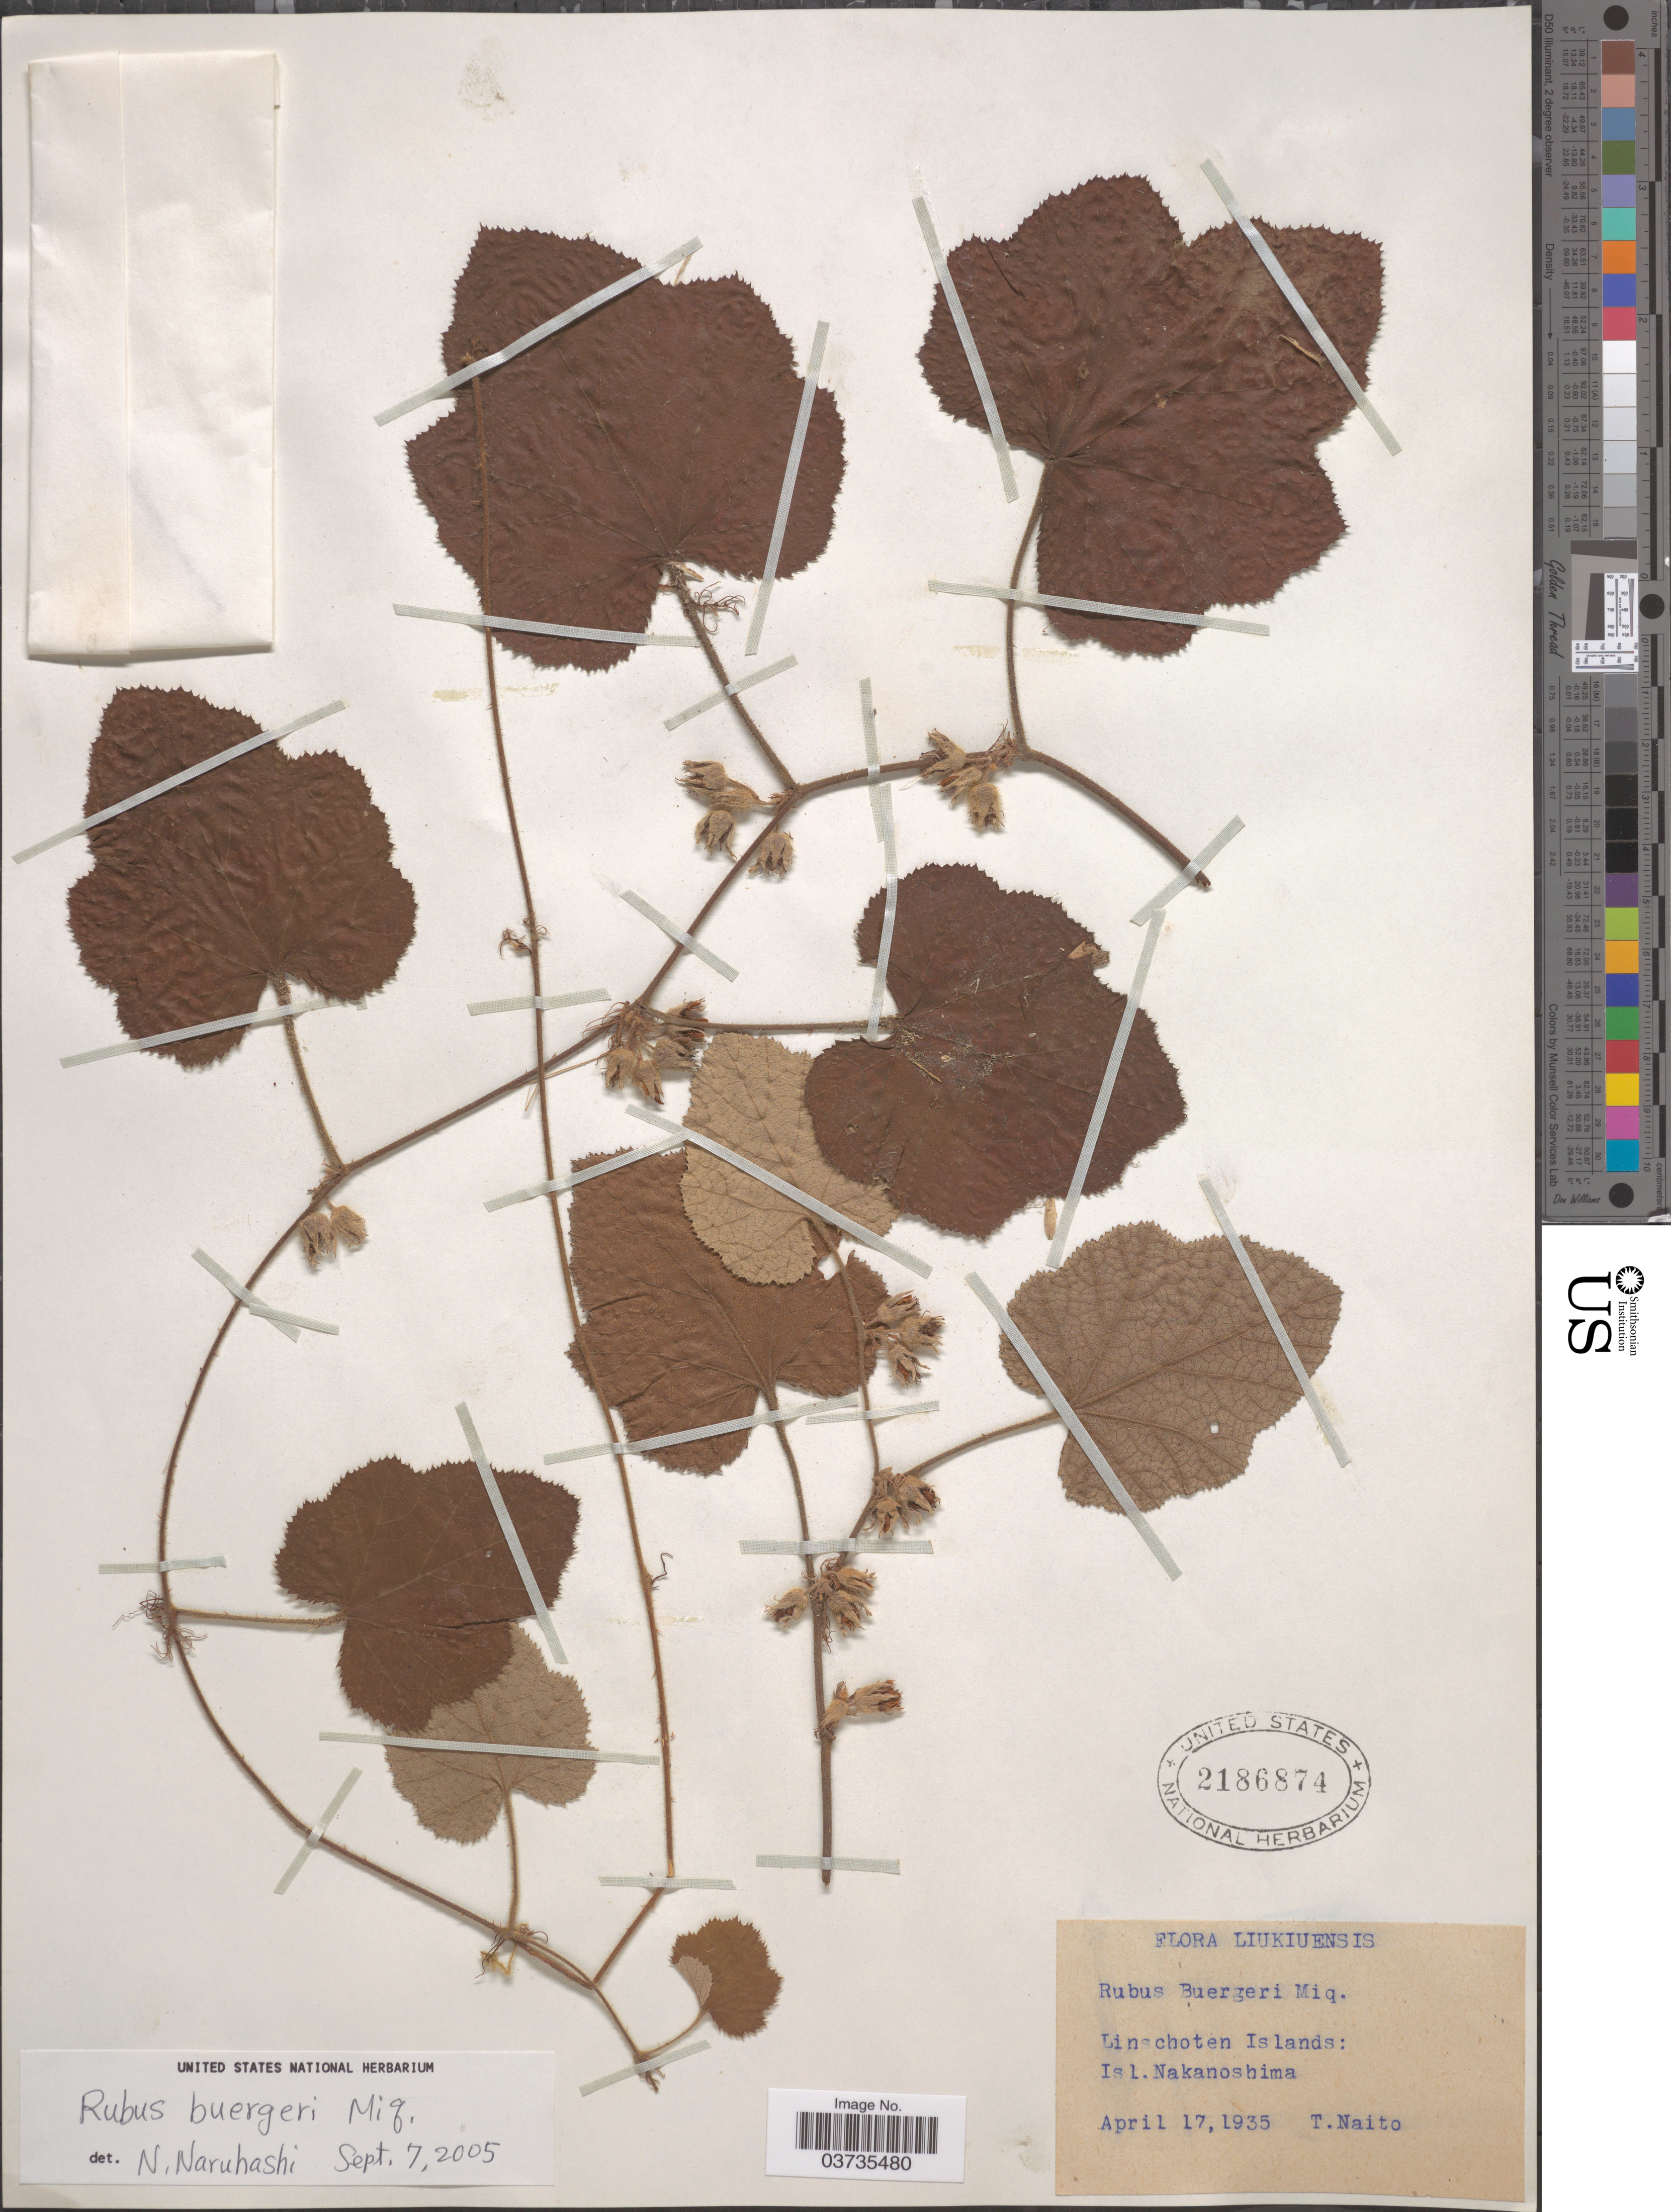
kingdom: Plantae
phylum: Tracheophyta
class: Magnoliopsida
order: Rosales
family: Rosaceae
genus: Rubus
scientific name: Rubus buergeri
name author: Miq.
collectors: T. Naito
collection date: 1935-04-17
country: Japan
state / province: Okinawa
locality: Liukiuensis. Linschoten Islands: Isl. Nakanoshima.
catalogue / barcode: US 2186874